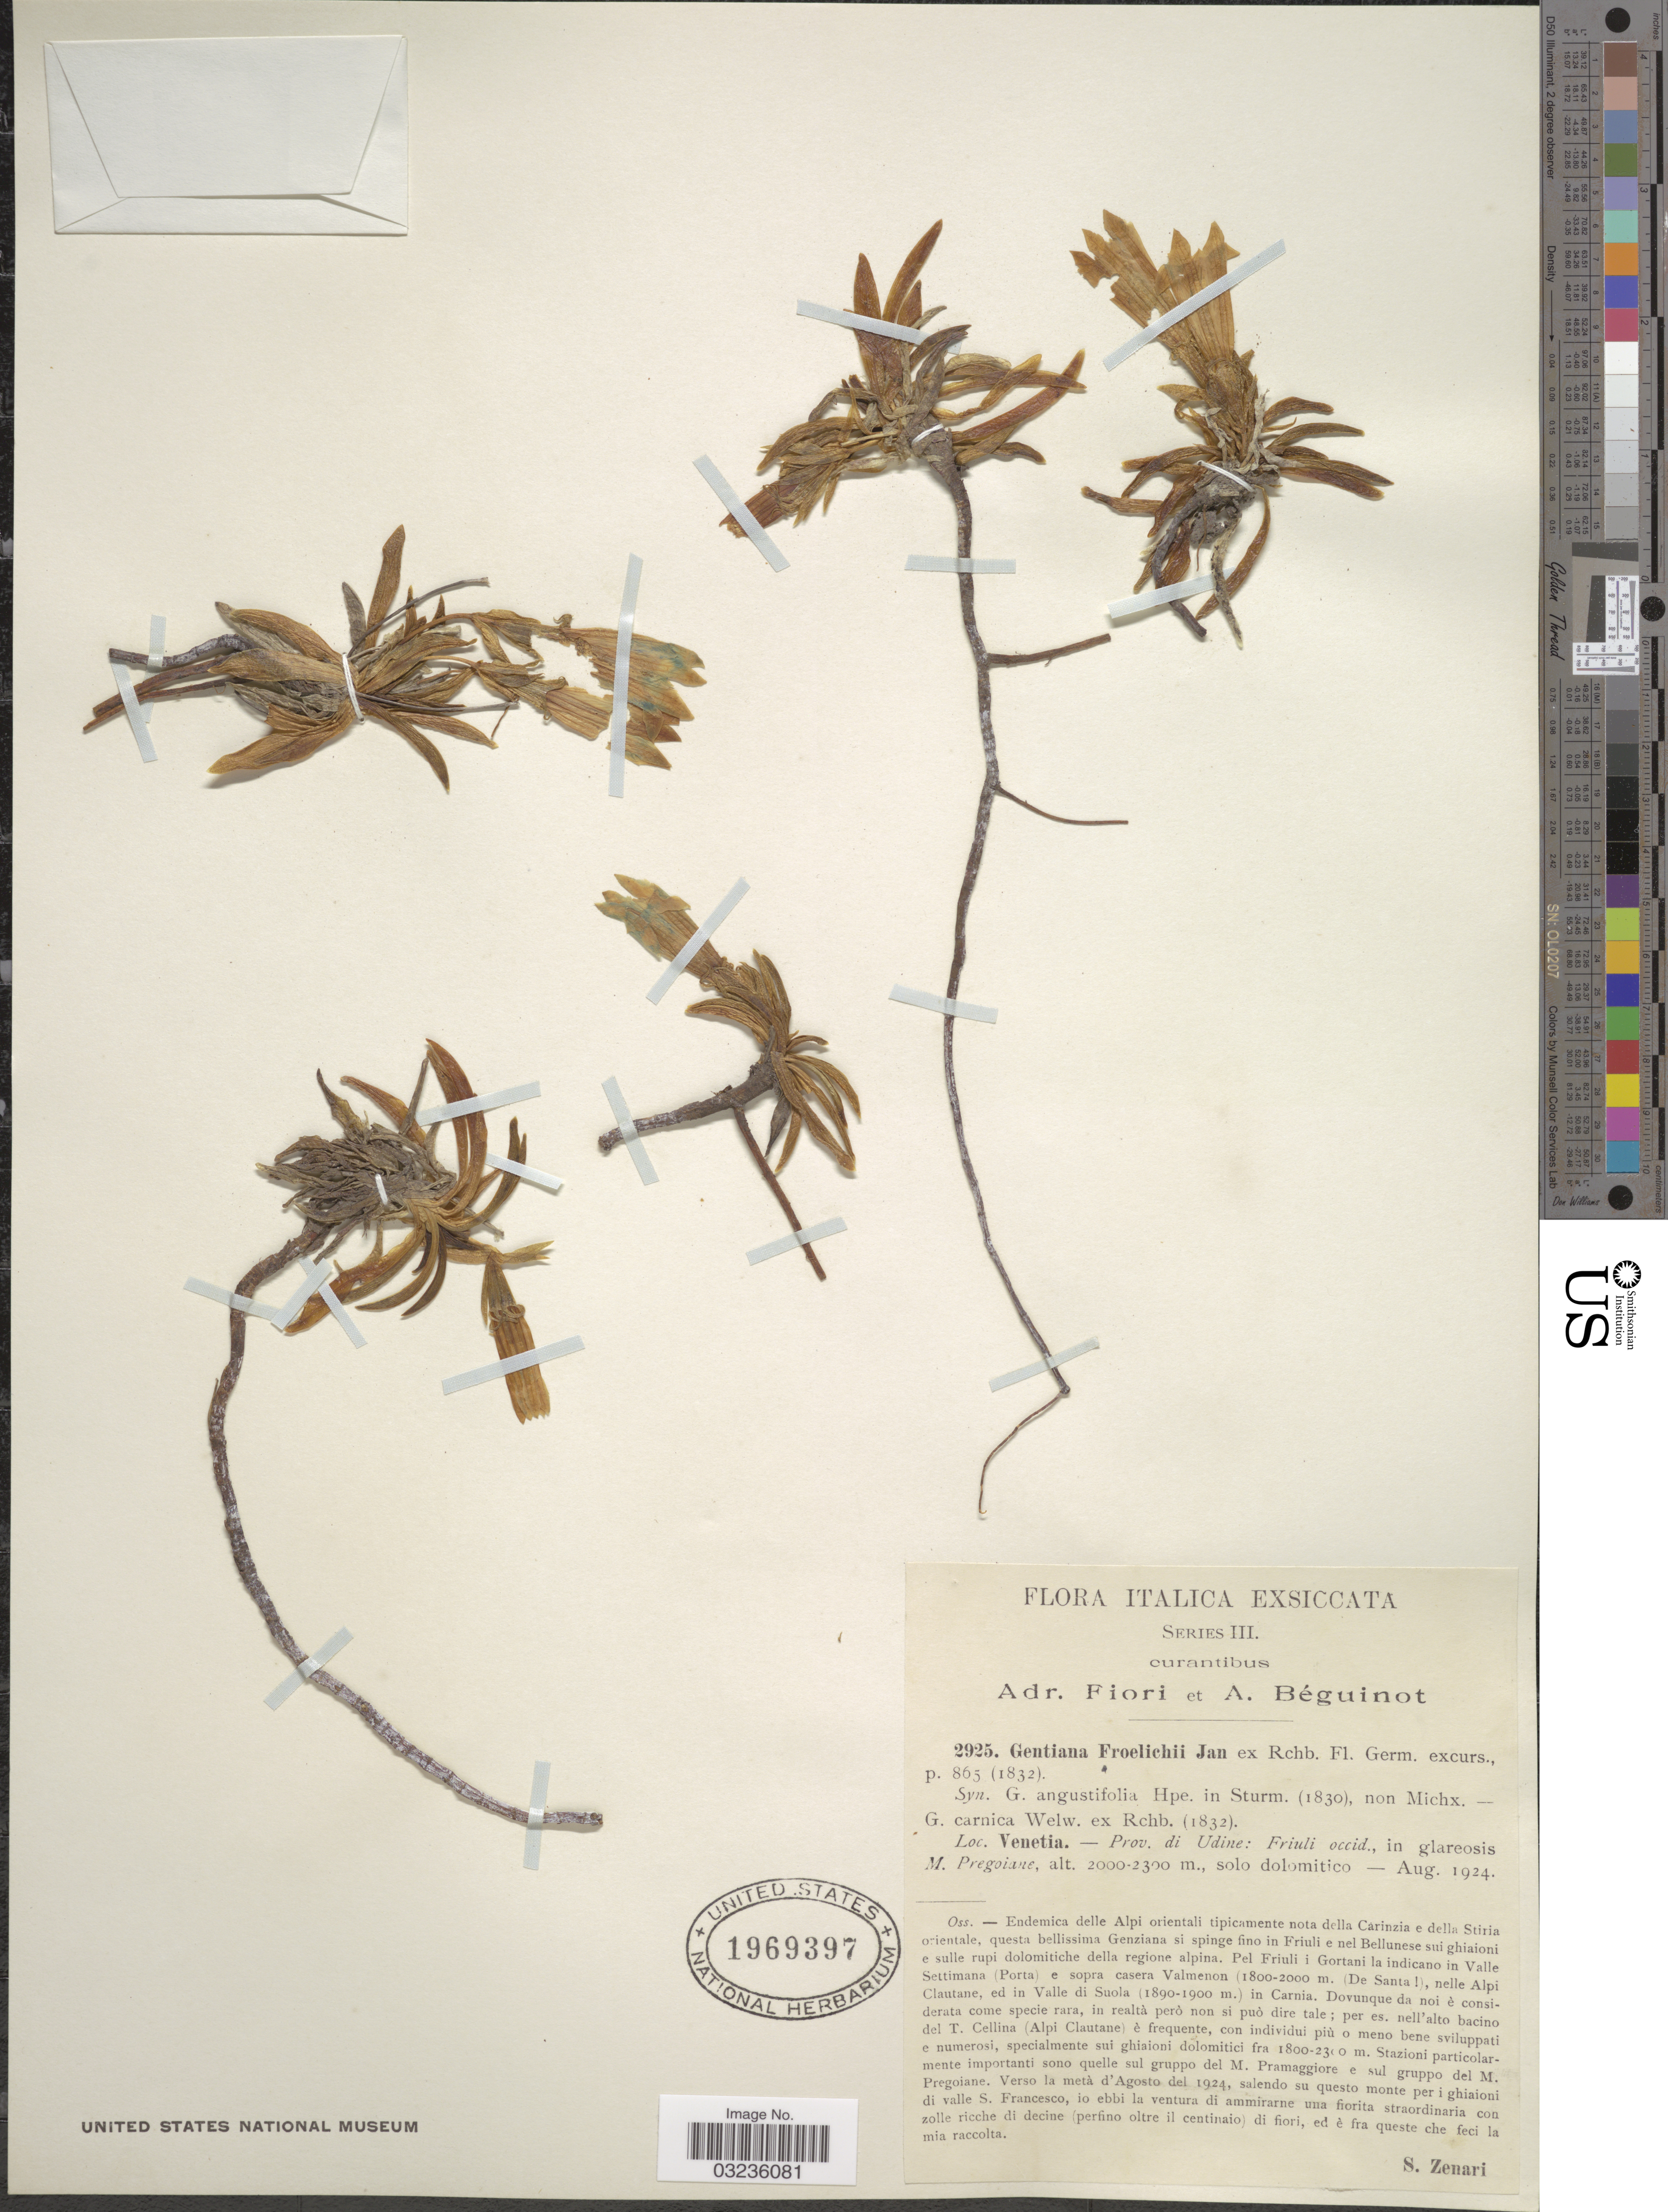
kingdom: Plantae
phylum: Tracheophyta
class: Magnoliopsida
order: Gentianales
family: Gentianaceae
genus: Gentiana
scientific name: Gentiana froelichii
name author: Jan ex Rchb.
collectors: S. Zenari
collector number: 2925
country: Italy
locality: Venetia, Prov. di Udine: Friuli occid., in glareosis M. Pregoiane.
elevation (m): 2000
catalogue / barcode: US 1969397